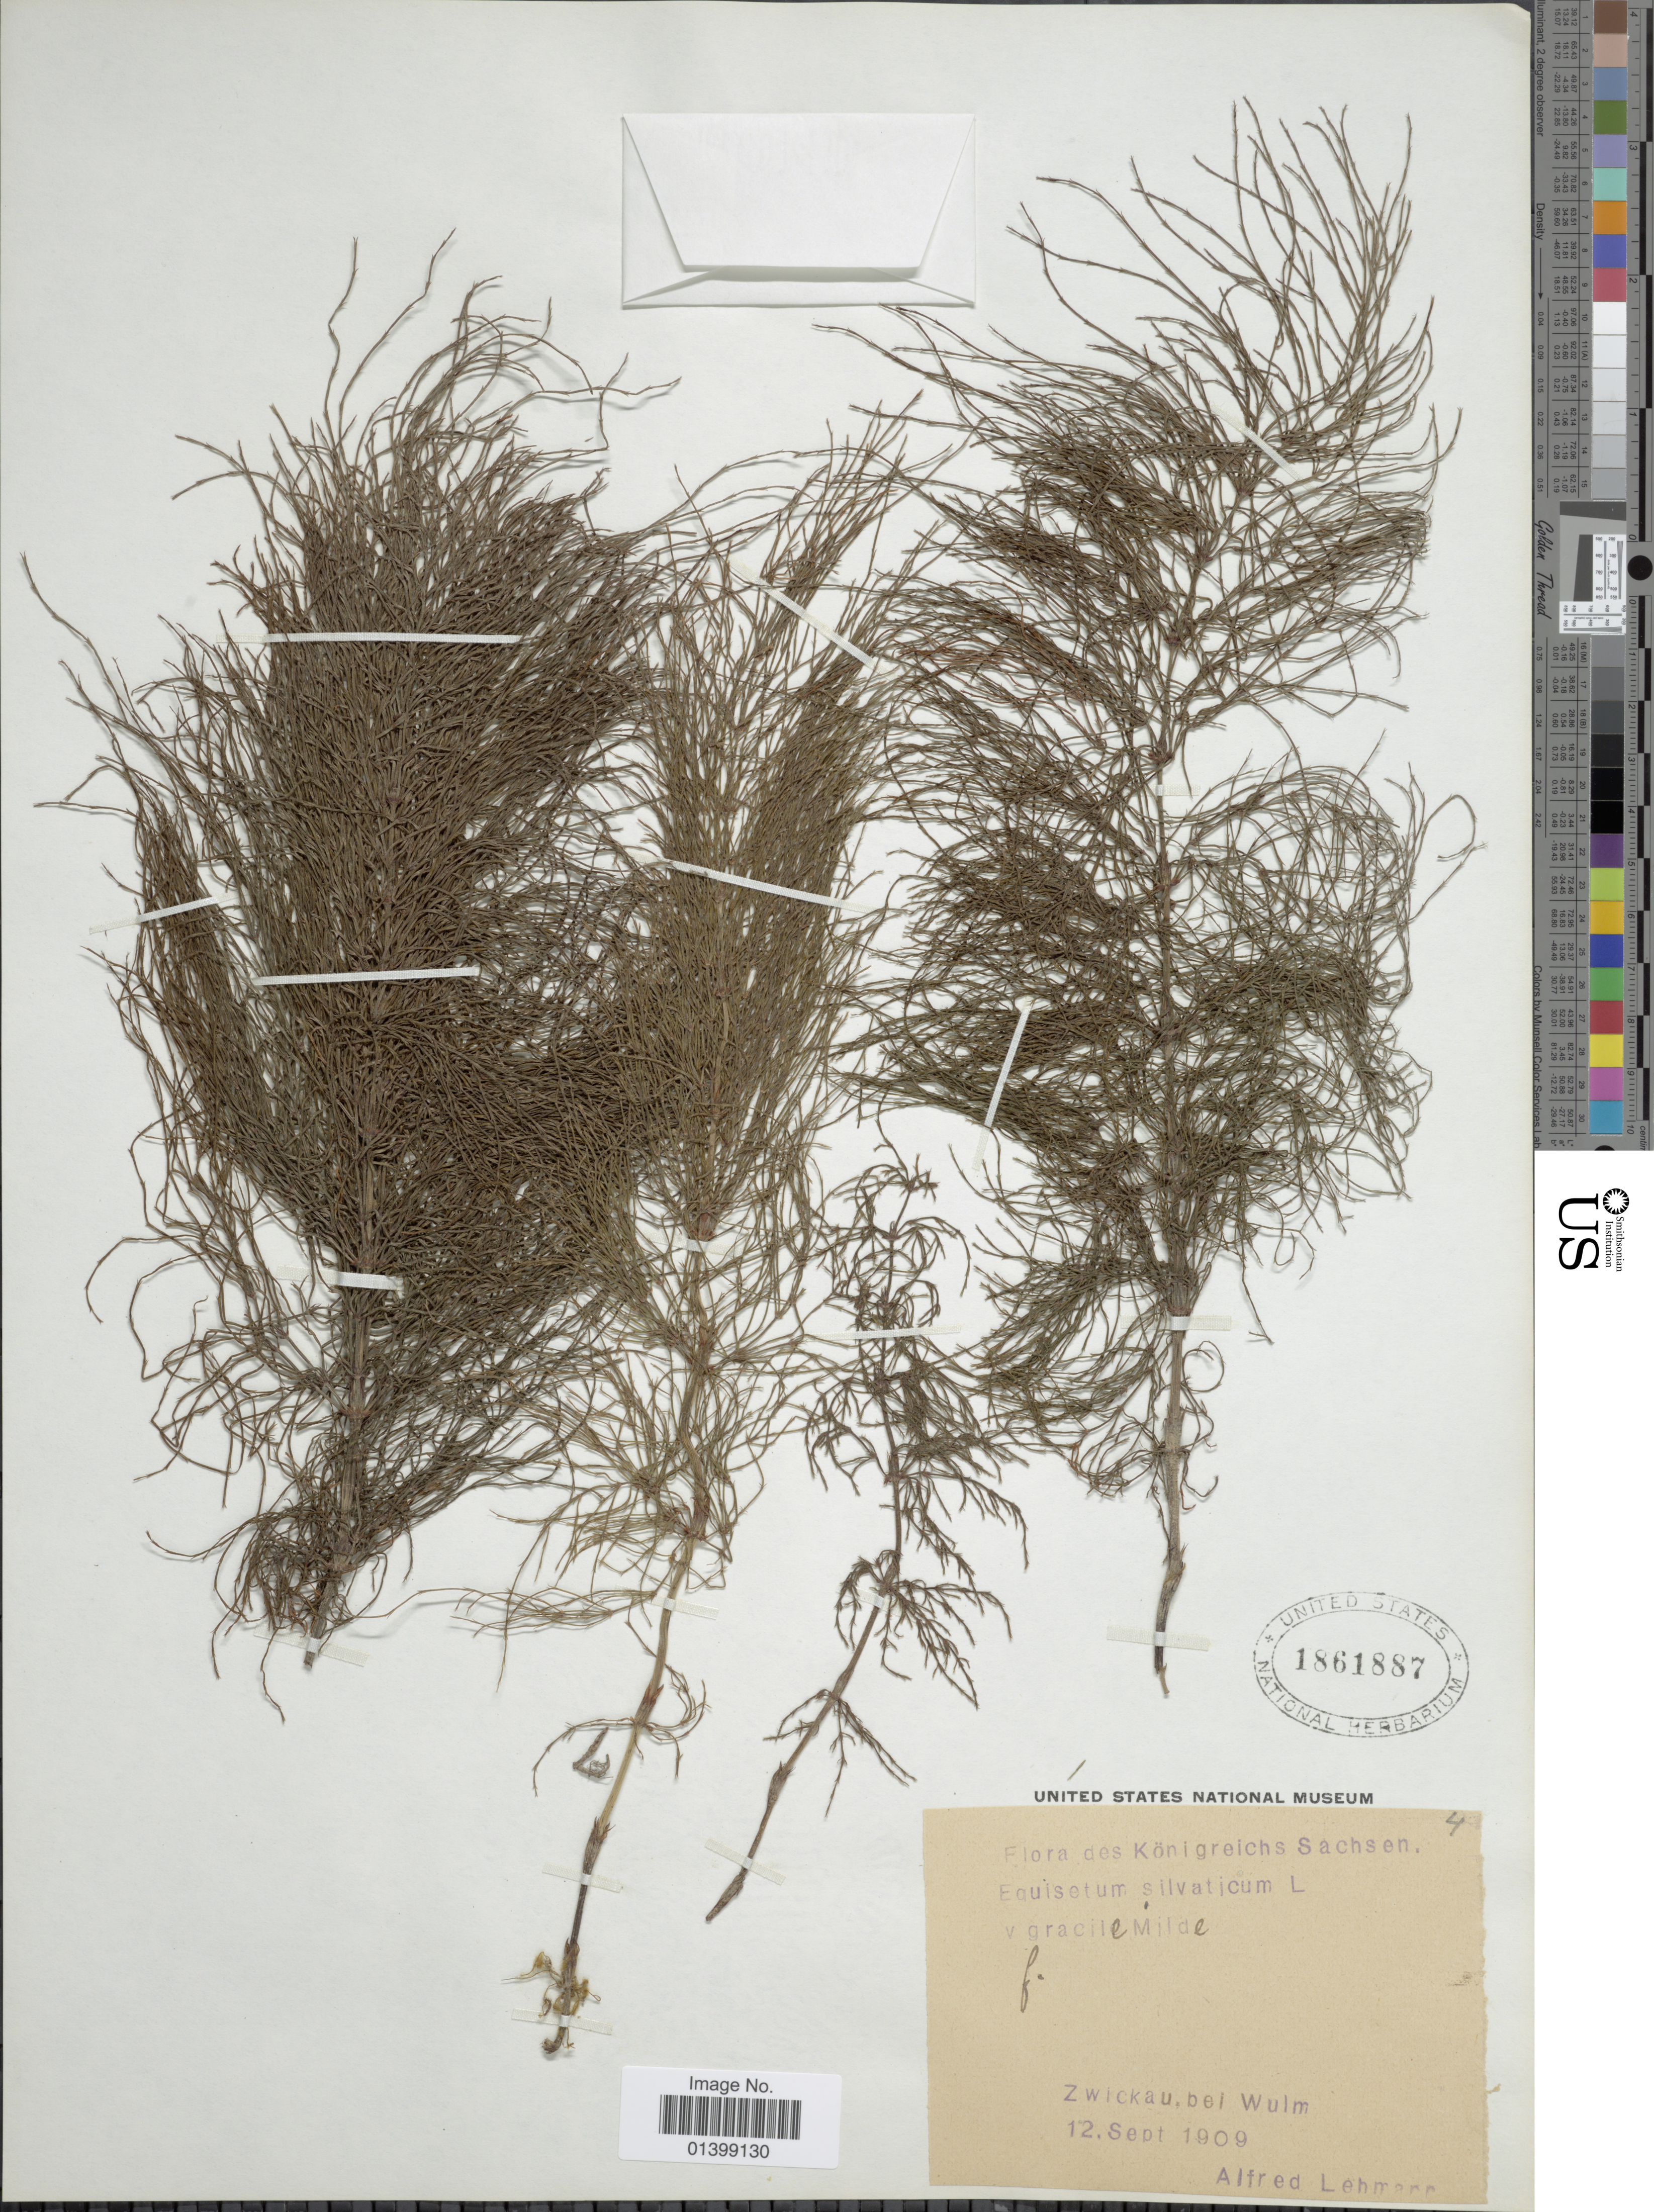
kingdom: Plantae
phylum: Tracheophyta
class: Polypodiopsida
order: Equisetales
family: Equisetaceae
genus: Equisetum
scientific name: Equisetum sylvaticum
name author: L.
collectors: A. Lehmann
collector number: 4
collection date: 1909-09-12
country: Germany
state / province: Sachsen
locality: Königreichs Sachsen, Zwickau, bei Wuim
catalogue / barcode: US 1861887